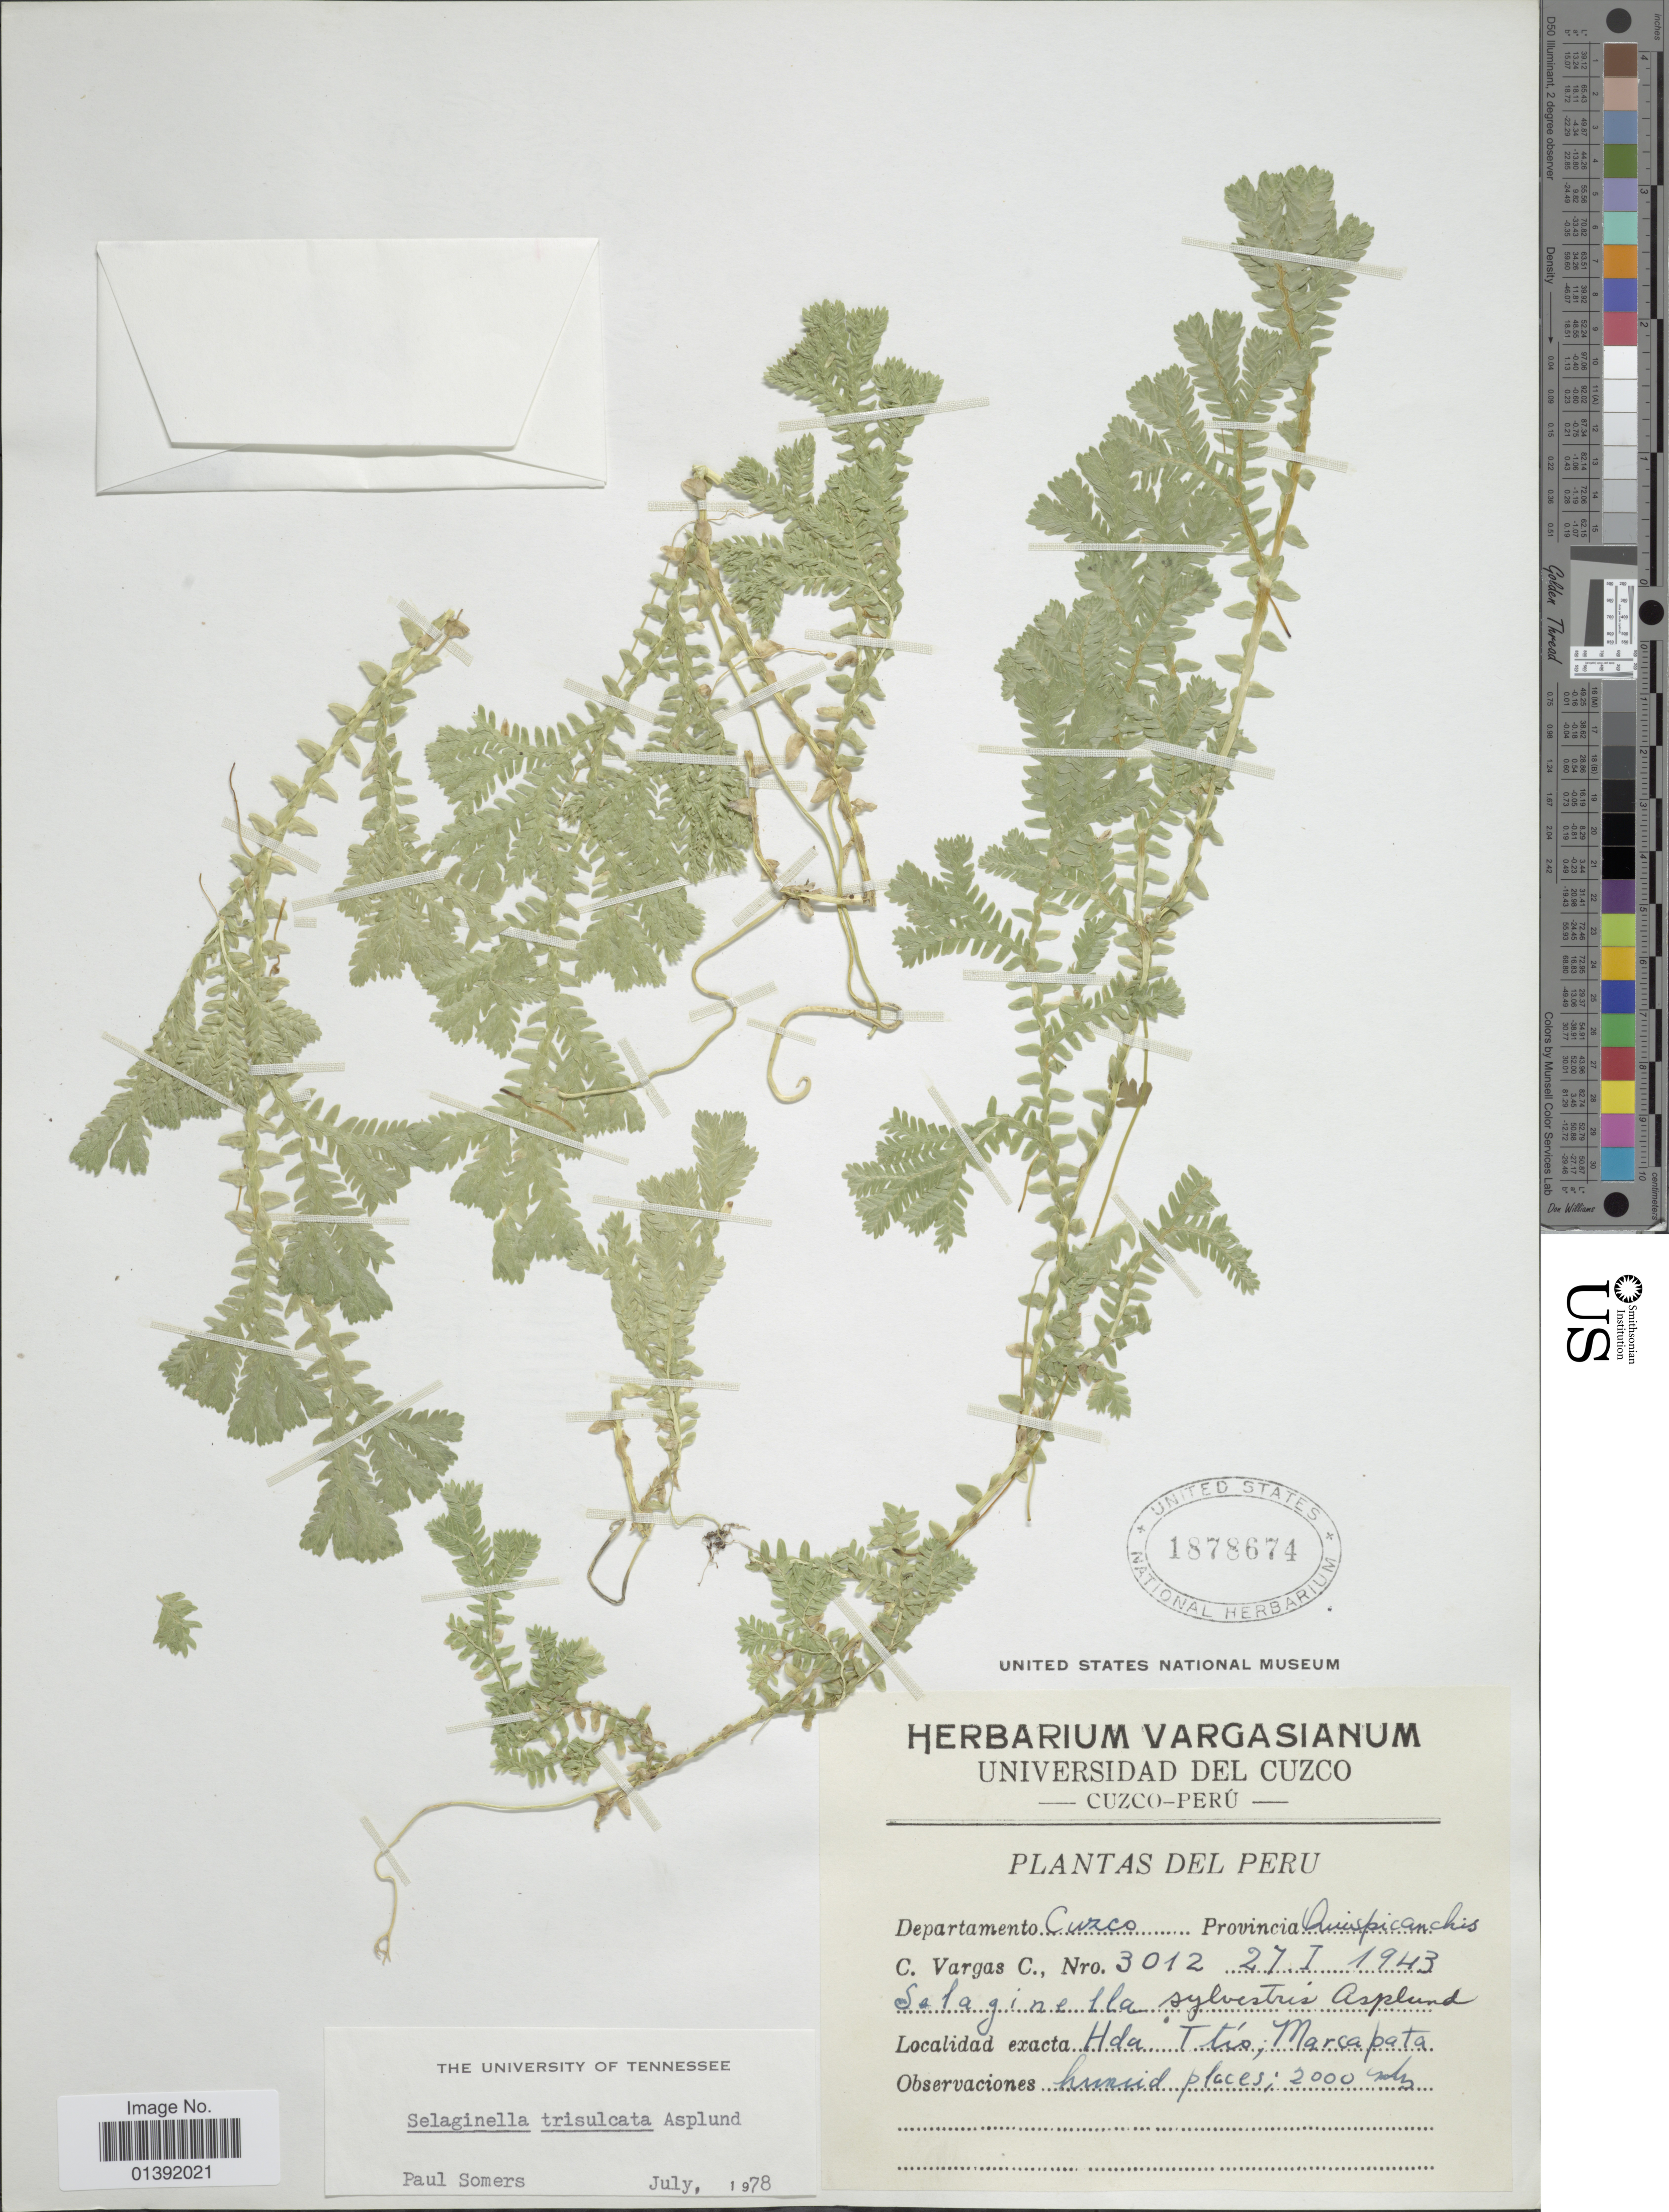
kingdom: Plantae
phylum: Tracheophyta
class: Lycopodiopsida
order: Selaginellales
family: Selaginellaceae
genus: Selaginella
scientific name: Selaginella trisulcata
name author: Aspl.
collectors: C. Vargas Calderón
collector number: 3012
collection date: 1943-01-27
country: Peru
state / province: Cusco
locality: Hda.Ttio, Marcapata, Provincia Quispicanchis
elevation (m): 2000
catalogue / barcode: US 1878674